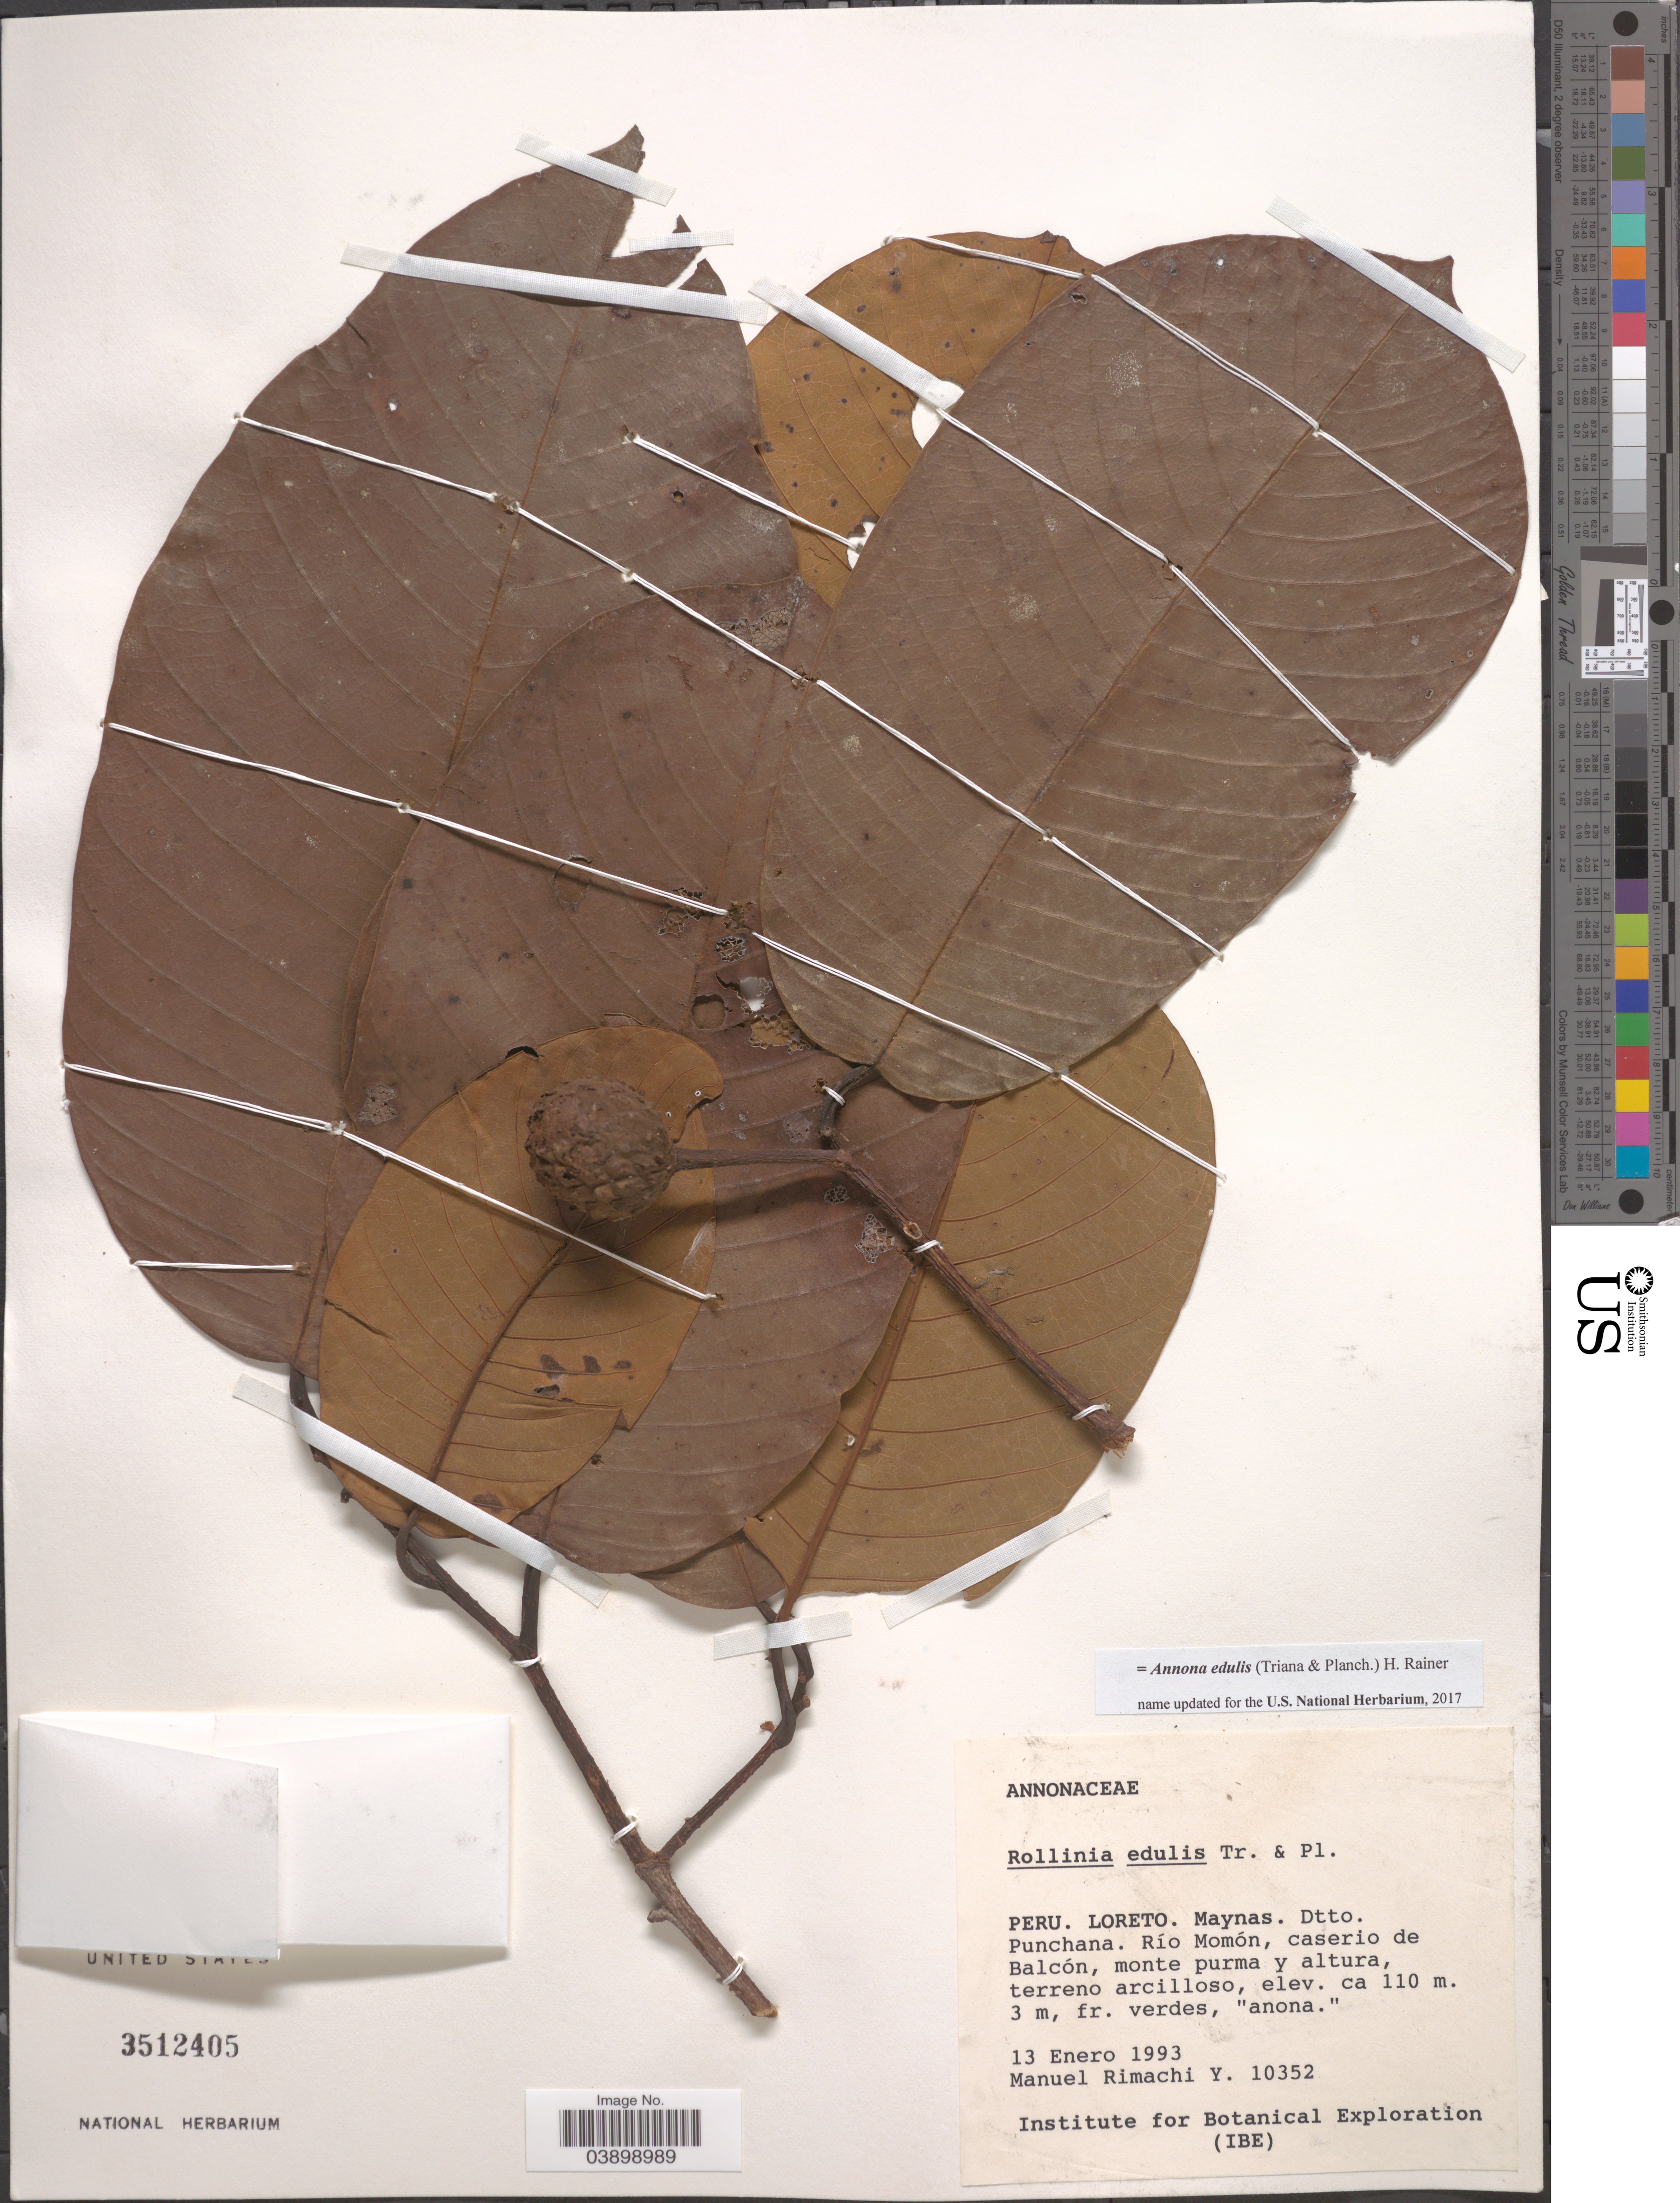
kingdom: Plantae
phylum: Tracheophyta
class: Magnoliopsida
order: Magnoliales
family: Annonaceae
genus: Annona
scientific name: Annona edulis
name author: (Triana & Planch.) H. Rainer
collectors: M. Rimachi Y.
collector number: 10352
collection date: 1993-01-13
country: Peru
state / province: Loreto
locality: Maynas. Dtto. Punchana. Río Momón, caserio de Balcón, monte purma y altura, terreno arcilloso.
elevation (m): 110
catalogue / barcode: US 3512405